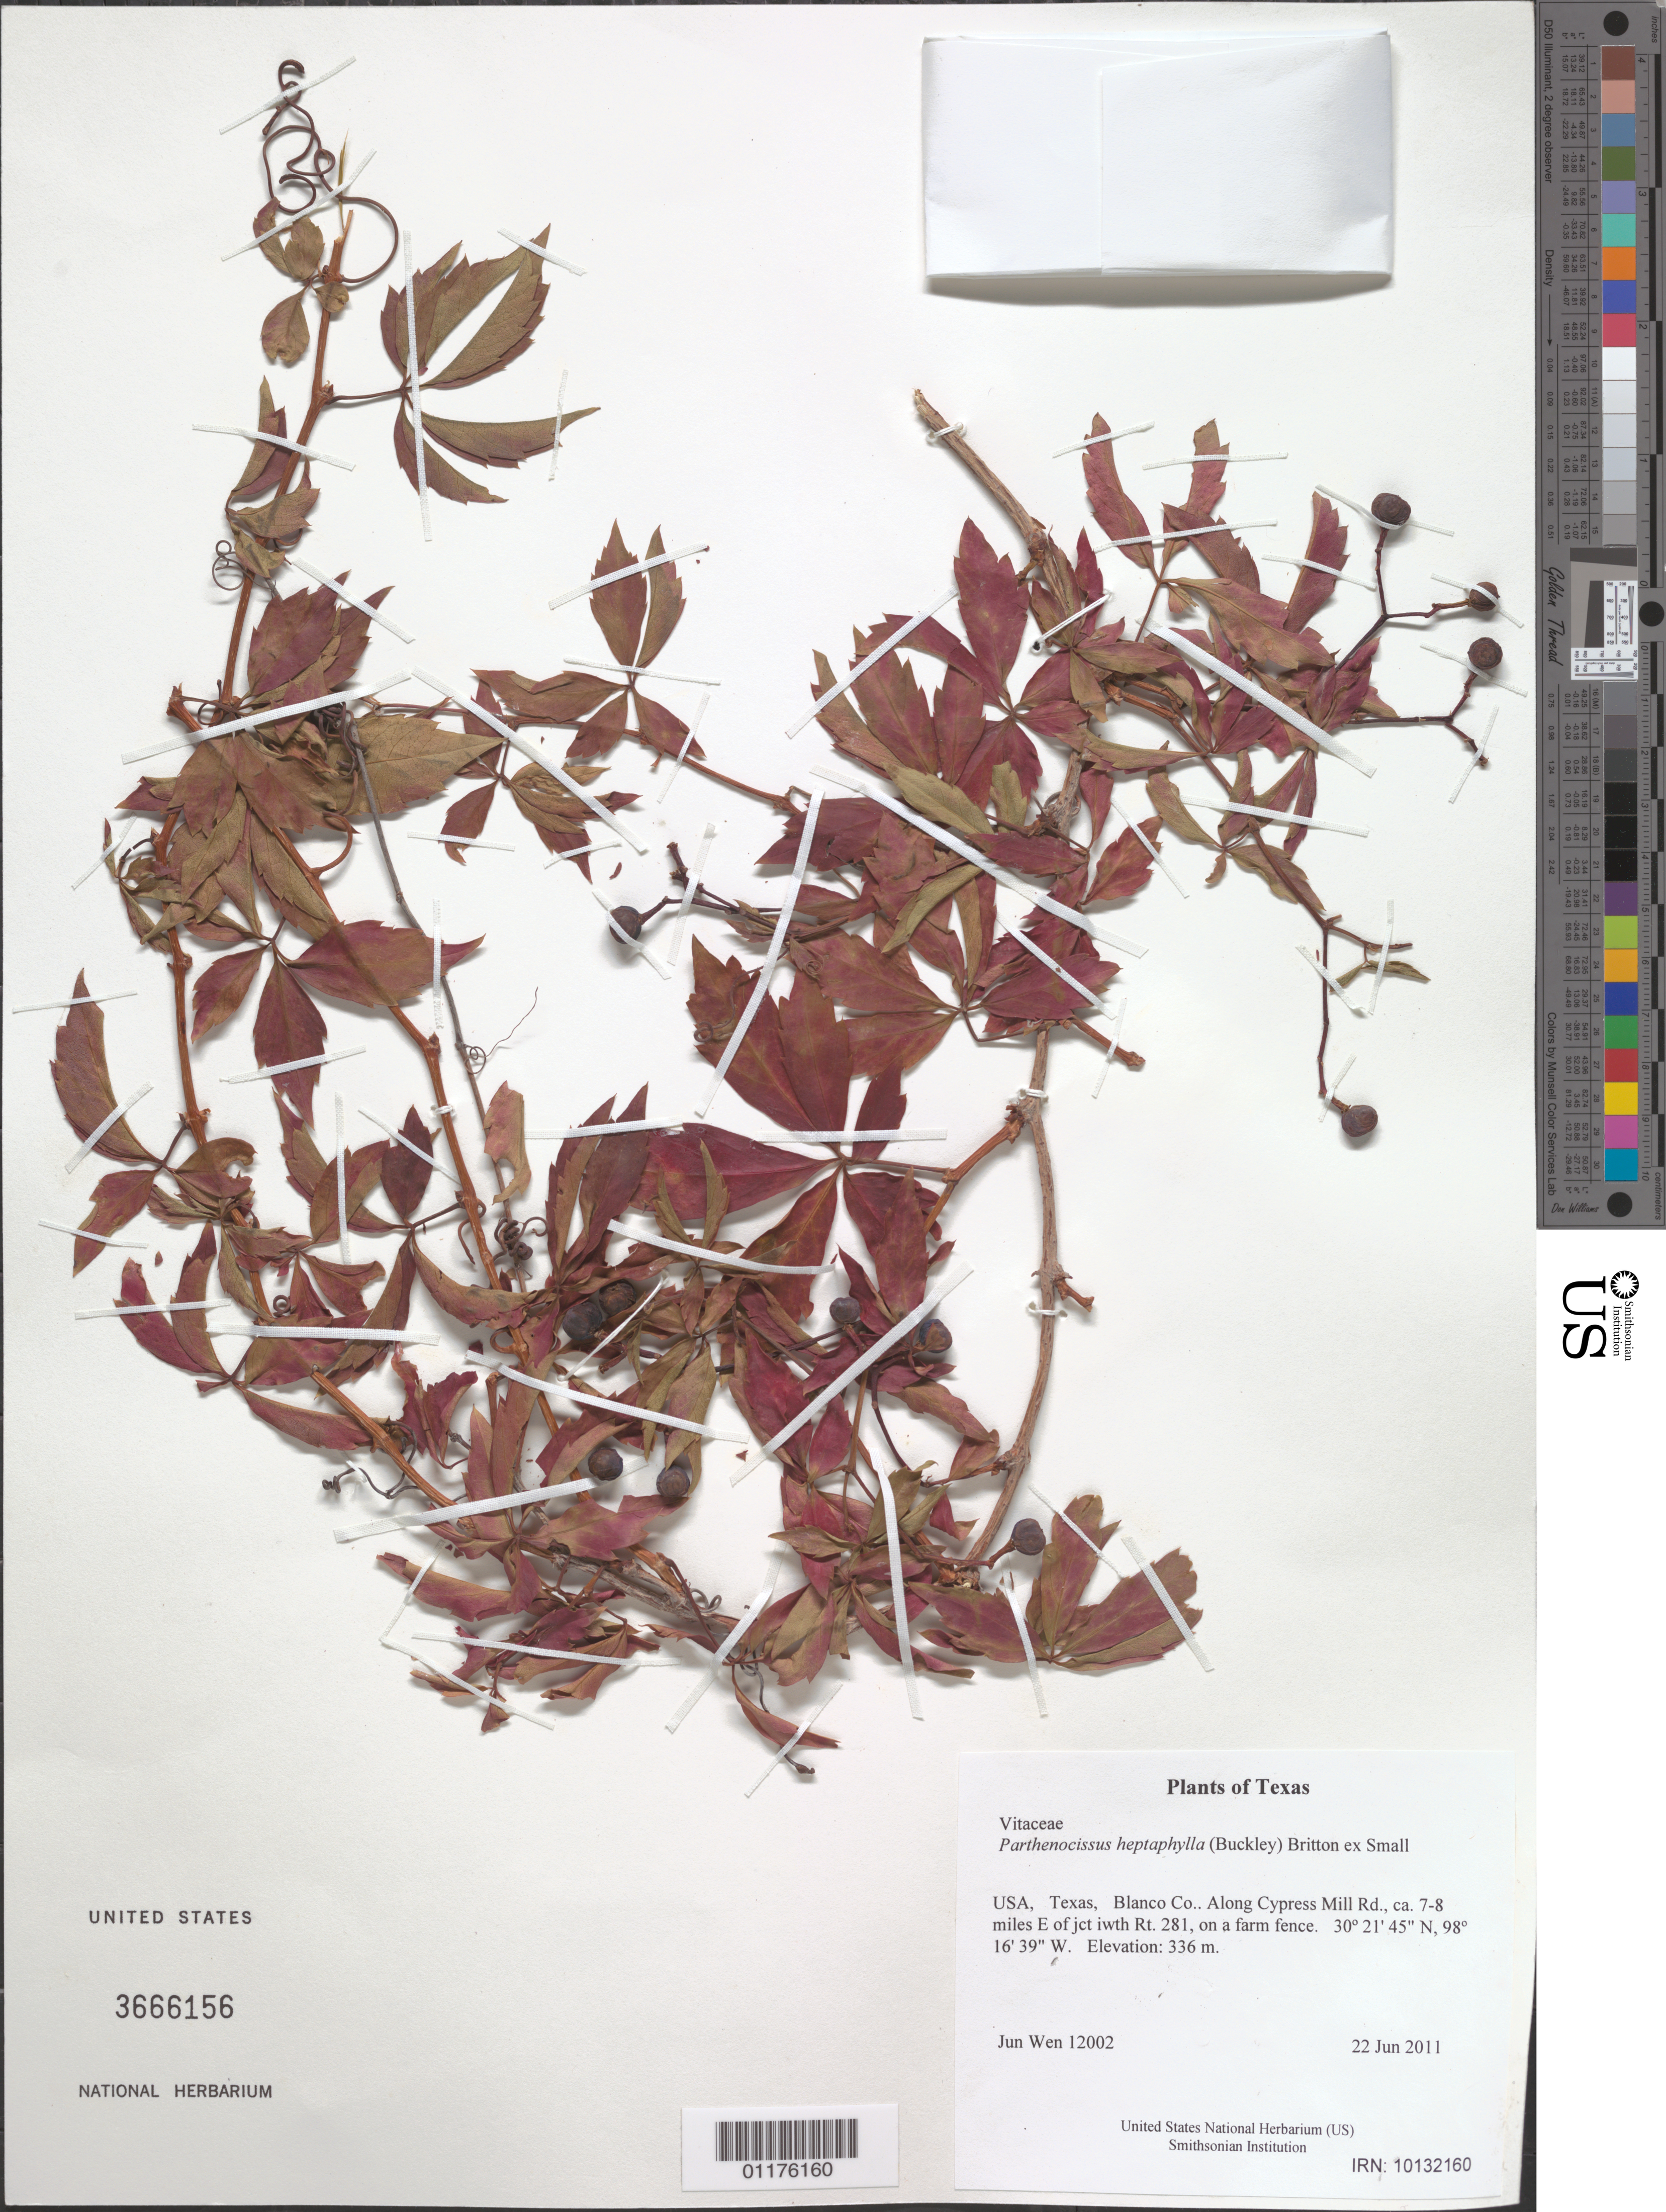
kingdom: Plantae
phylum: Tracheophyta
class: Magnoliopsida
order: Vitales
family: Vitaceae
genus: Parthenocissus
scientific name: Parthenocissus heptaphylla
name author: (Buckley) Britton ex Small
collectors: J. Wen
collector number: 12002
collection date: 2011-06-22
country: United States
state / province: Texas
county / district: Blanco Co.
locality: Along Cypress Mill Rd., ca. 7-8 miles E of jct iwth Rt. 281, on a farm fence.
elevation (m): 336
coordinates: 30 21.757 N, 98 16.654 W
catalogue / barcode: US 3666156